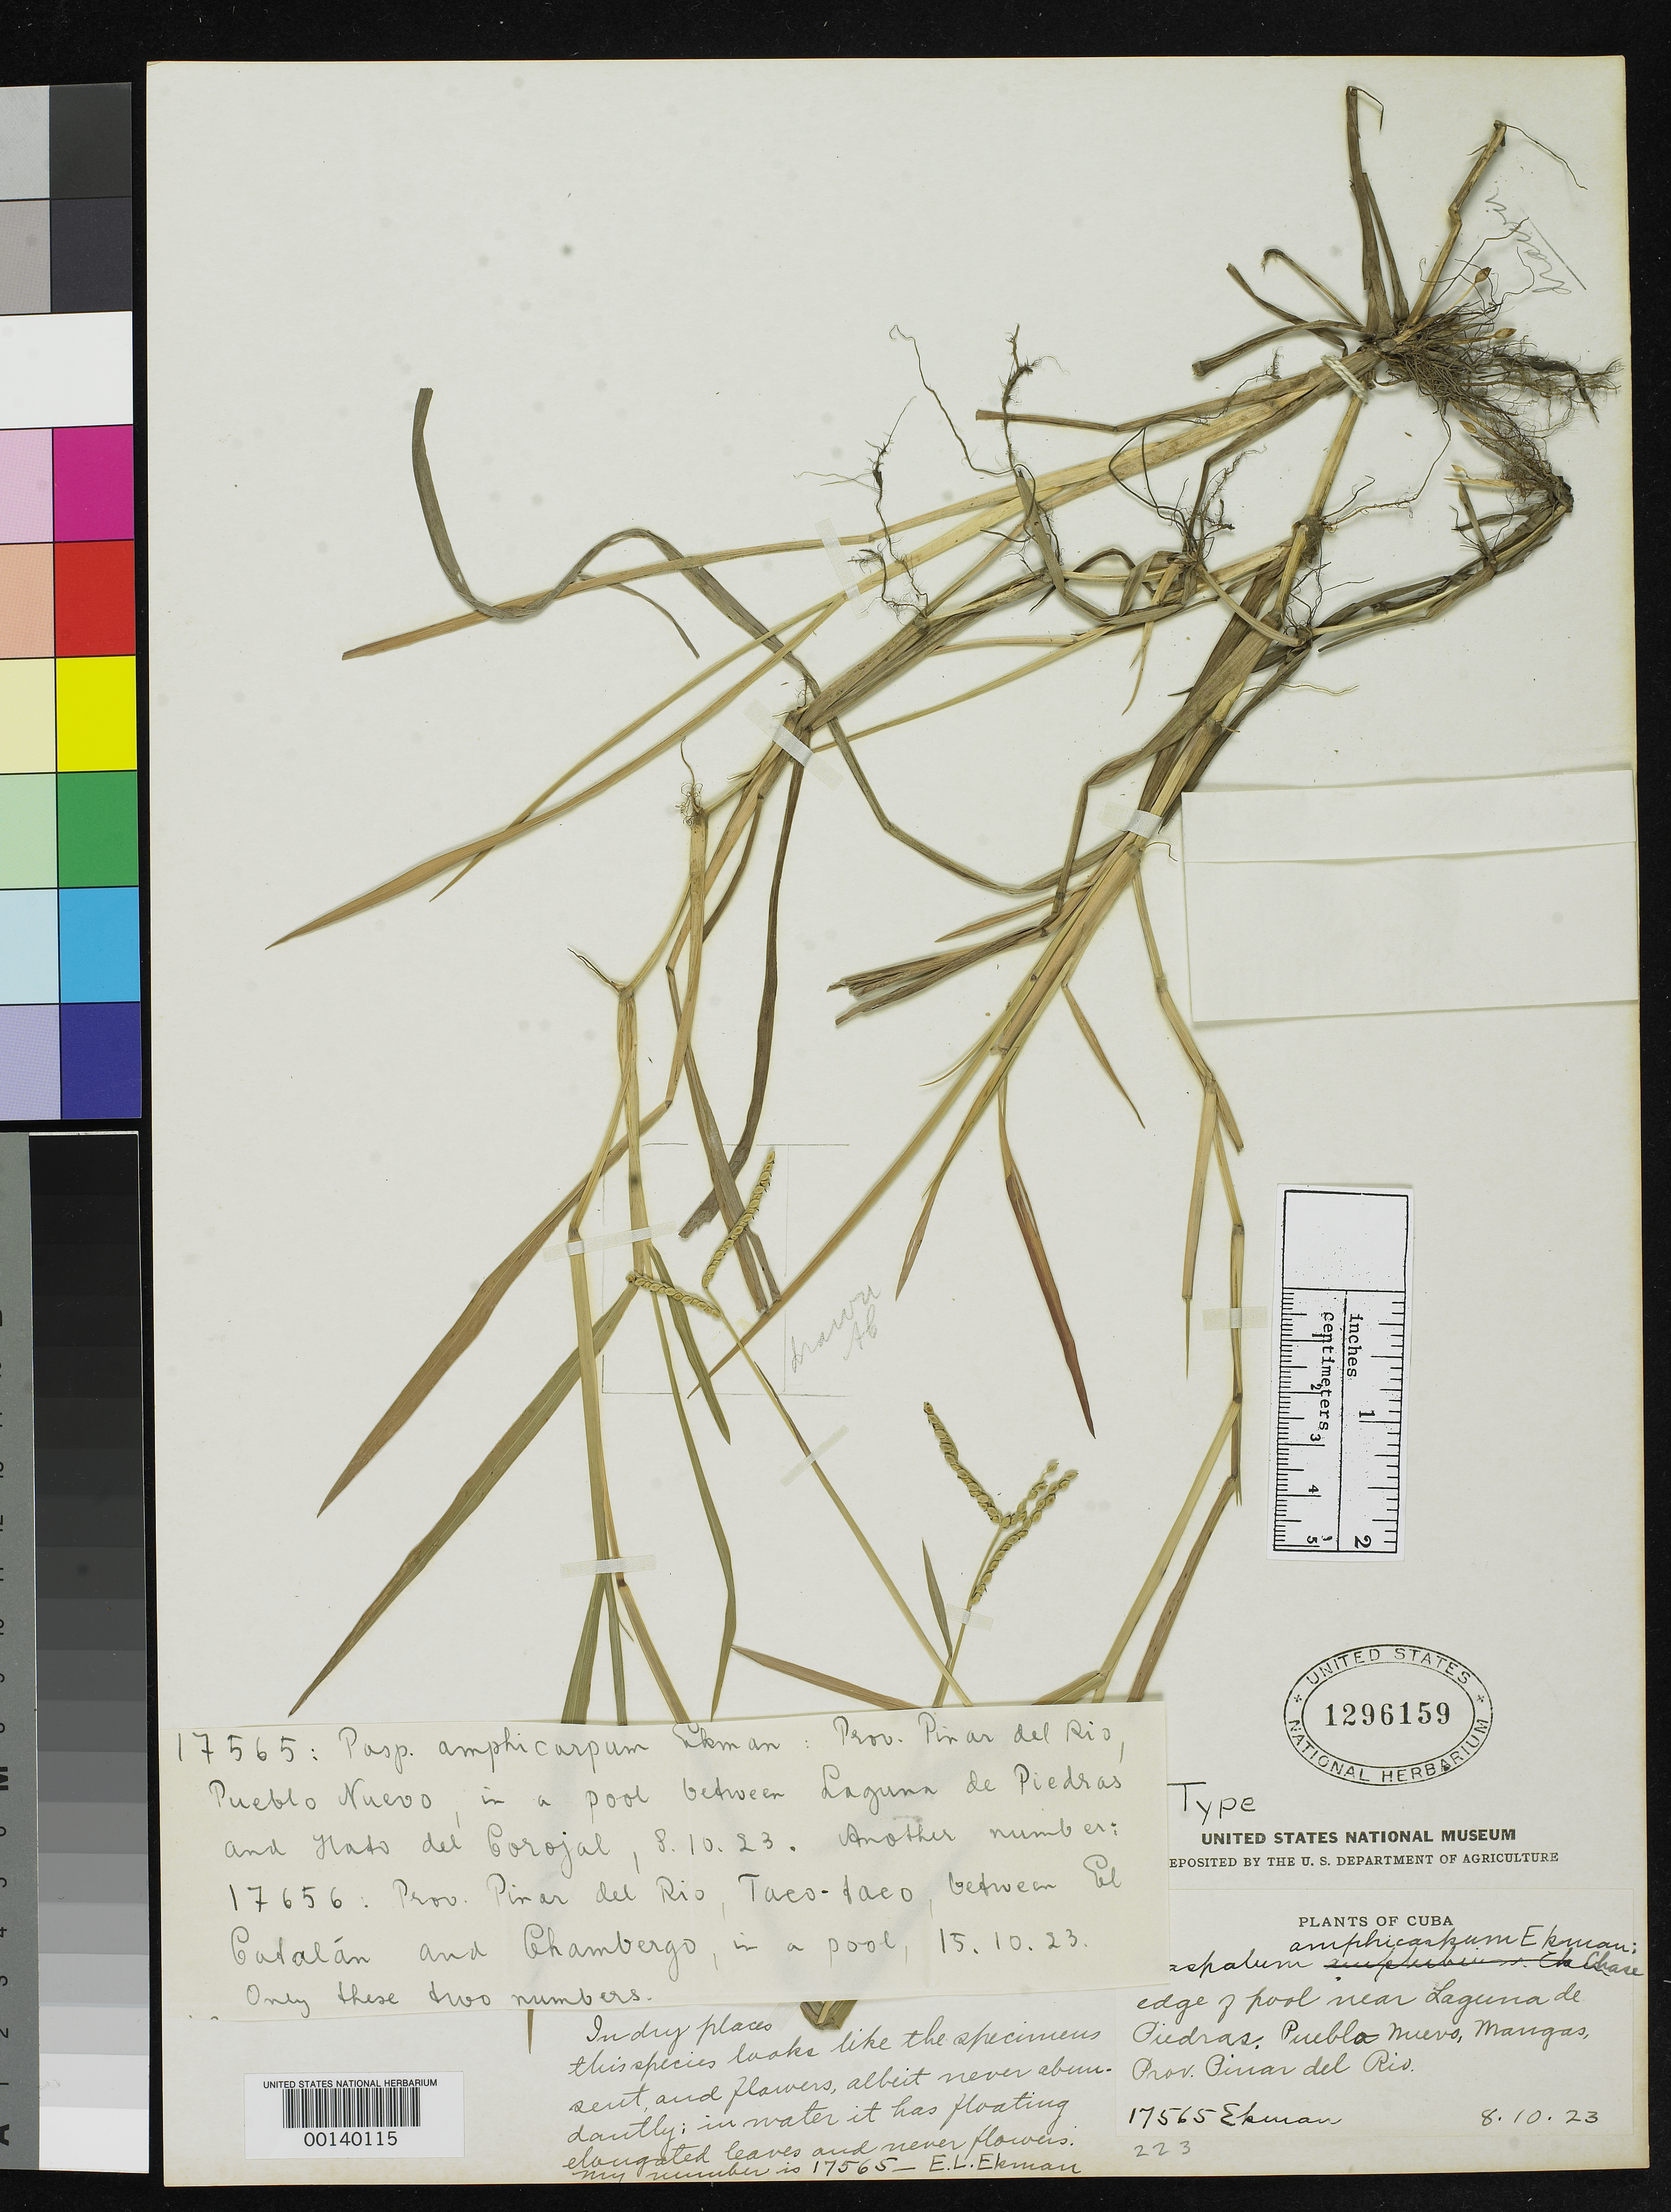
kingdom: Plantae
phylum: Tracheophyta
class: Liliopsida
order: Poales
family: Poaceae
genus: Paspalum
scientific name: Paspalum amphicarpum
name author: Ekman ex Chase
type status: Holotype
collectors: E. L. Ekman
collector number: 17565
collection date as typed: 08 Oct 1923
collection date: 1923-10-08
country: Cuba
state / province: Pinar del Río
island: Greater Antilles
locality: Laguna de Piedras, Pueblo Nuevo, Mangas.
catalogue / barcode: US 1296159